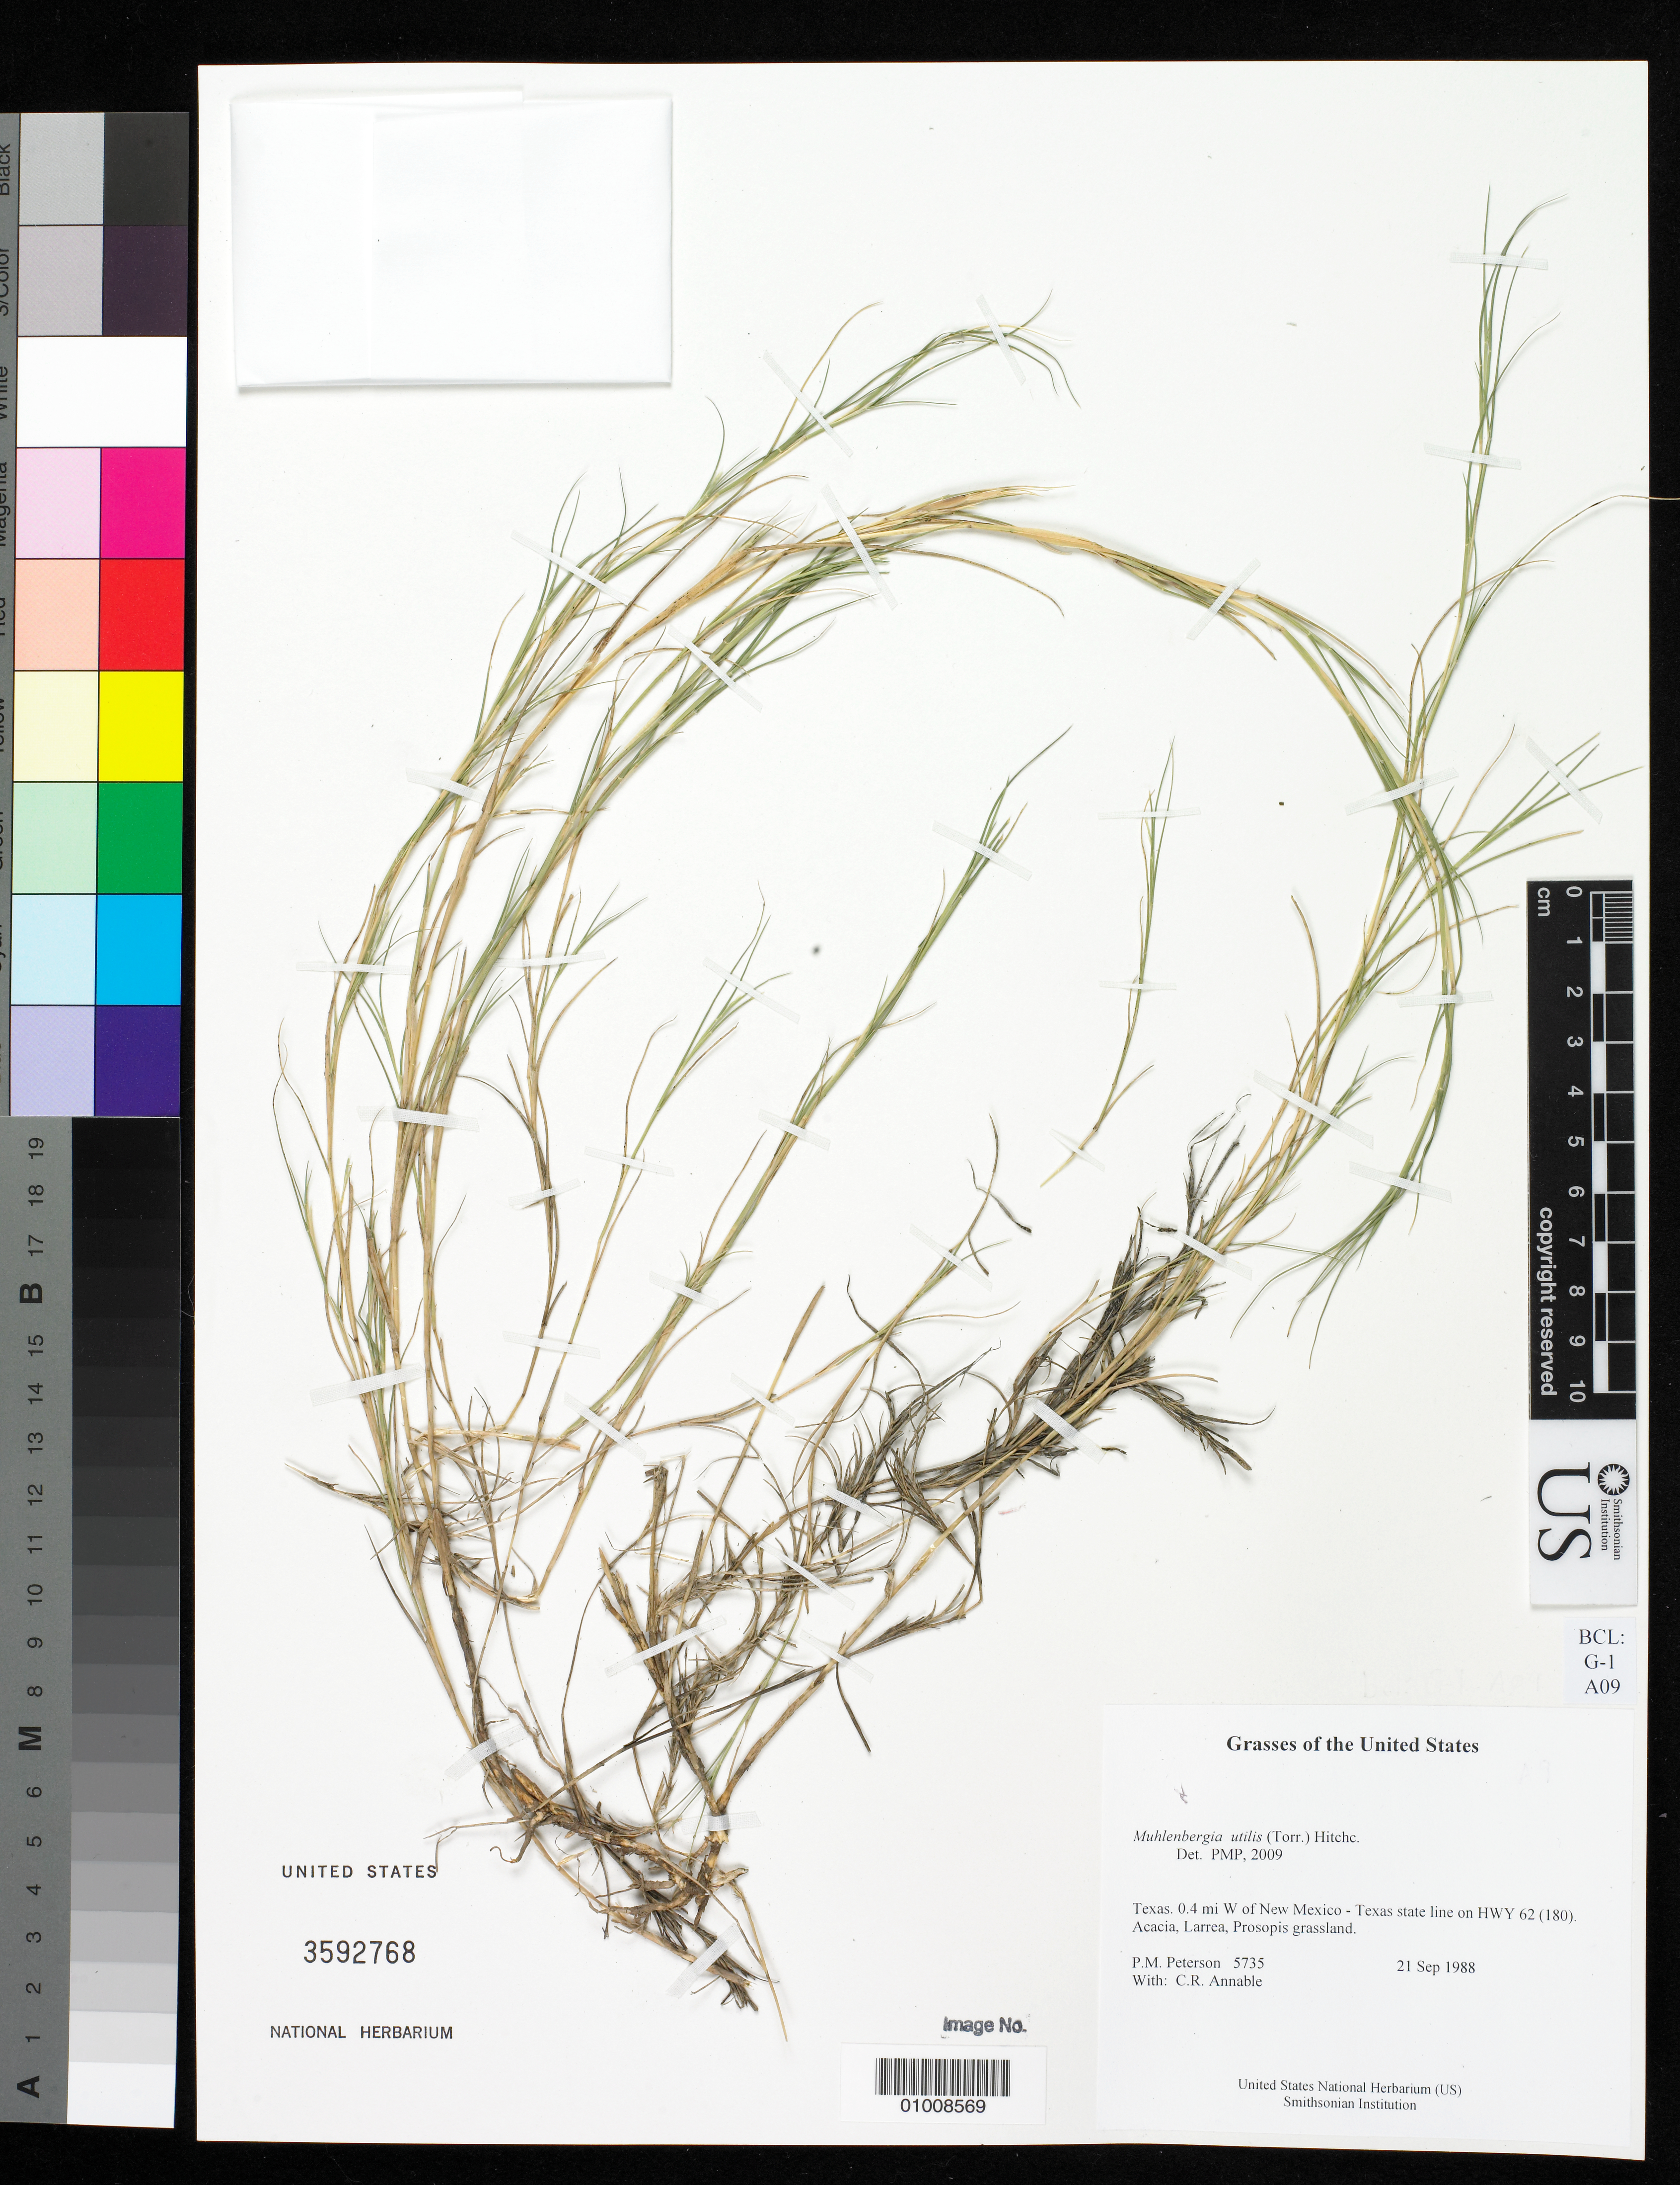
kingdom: Plantae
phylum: Tracheophyta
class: Liliopsida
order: Poales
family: Poaceae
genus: Muhlenbergia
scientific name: Muhlenbergia utilis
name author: (Torr.) Hitchc.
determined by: Peterson, Paul M., (BOT), Smithsonian Institution - National Museum of Natural History (UNITED STATES)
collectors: P. M. Peterson & C. R. Annable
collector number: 05735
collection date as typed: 21 Sep 1988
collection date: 1988-09-21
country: United States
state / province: Texas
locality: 0.4 mi W of New Mexico - Texas state line on HWY 62 (180).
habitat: Acacia, Larrea, Prosopis grassland.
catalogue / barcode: US 3592768